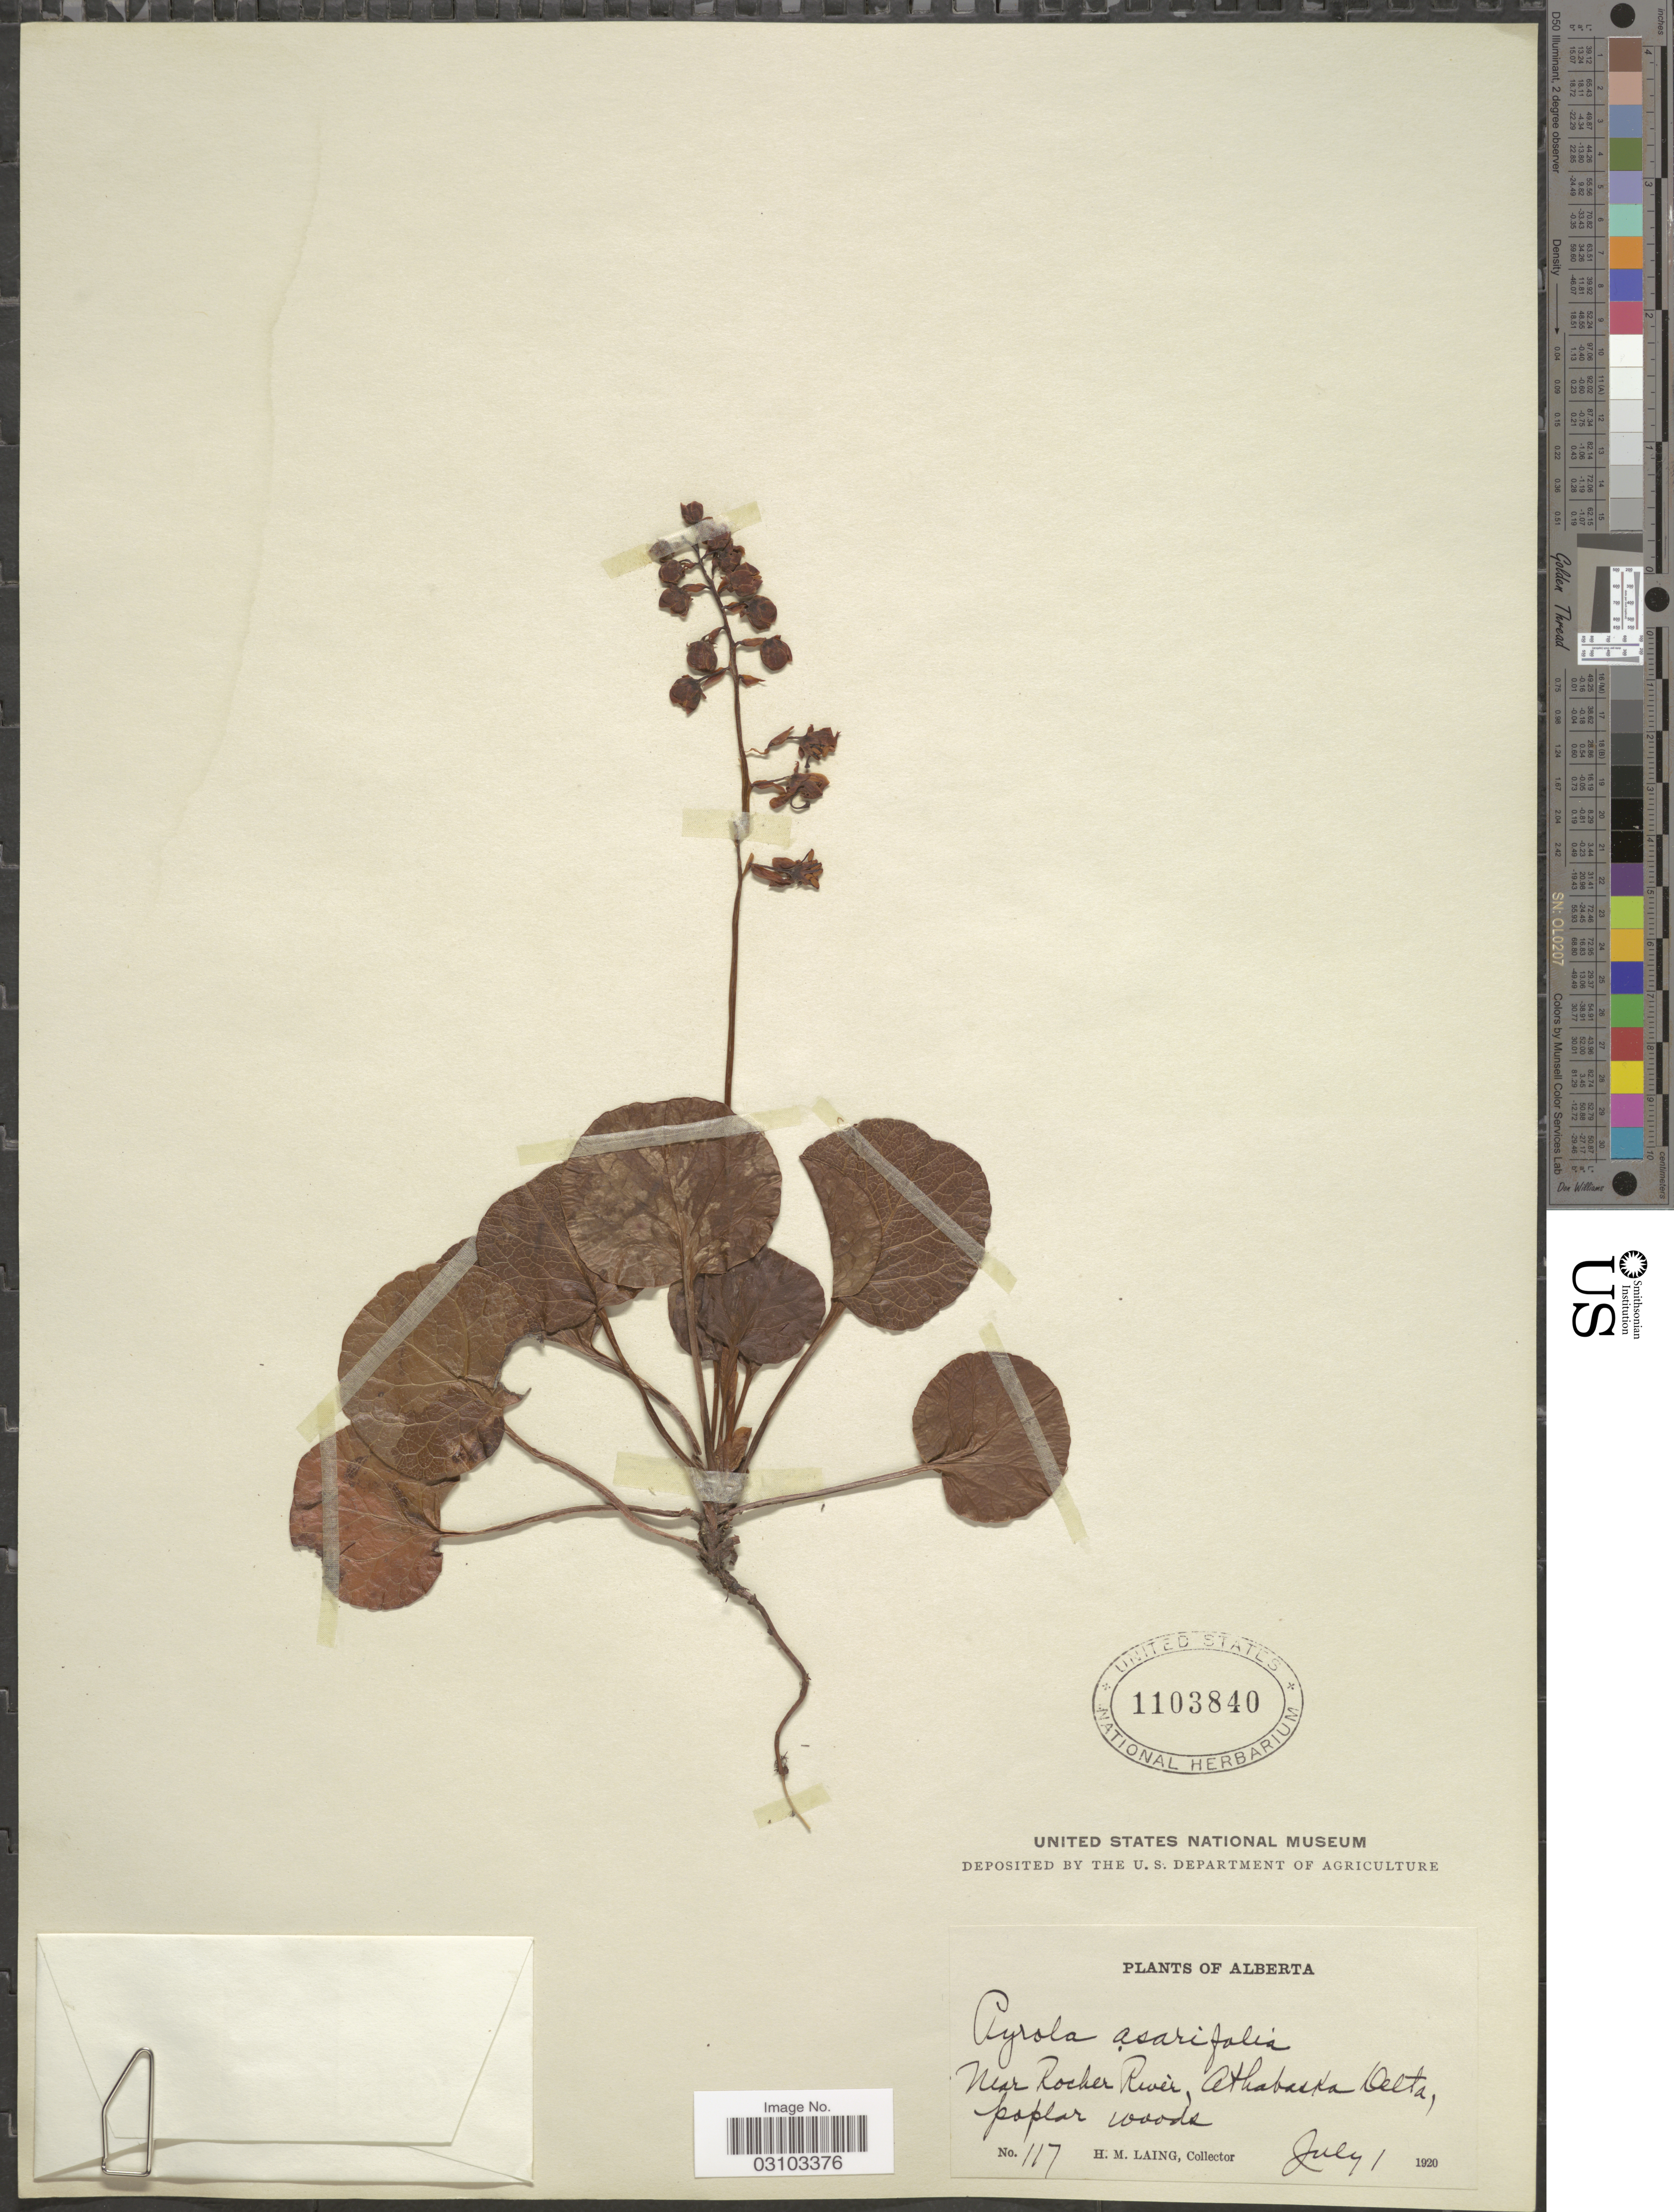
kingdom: Plantae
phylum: Tracheophyta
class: Magnoliopsida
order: Ericales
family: Ericaceae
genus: Pyrola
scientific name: Pyrola asarifolia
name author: Michx.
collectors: H. Laing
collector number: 117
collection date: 1920-07-01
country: Canada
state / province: Alberta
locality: Near Rocker River, Athabaska Delta.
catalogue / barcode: US 1103840